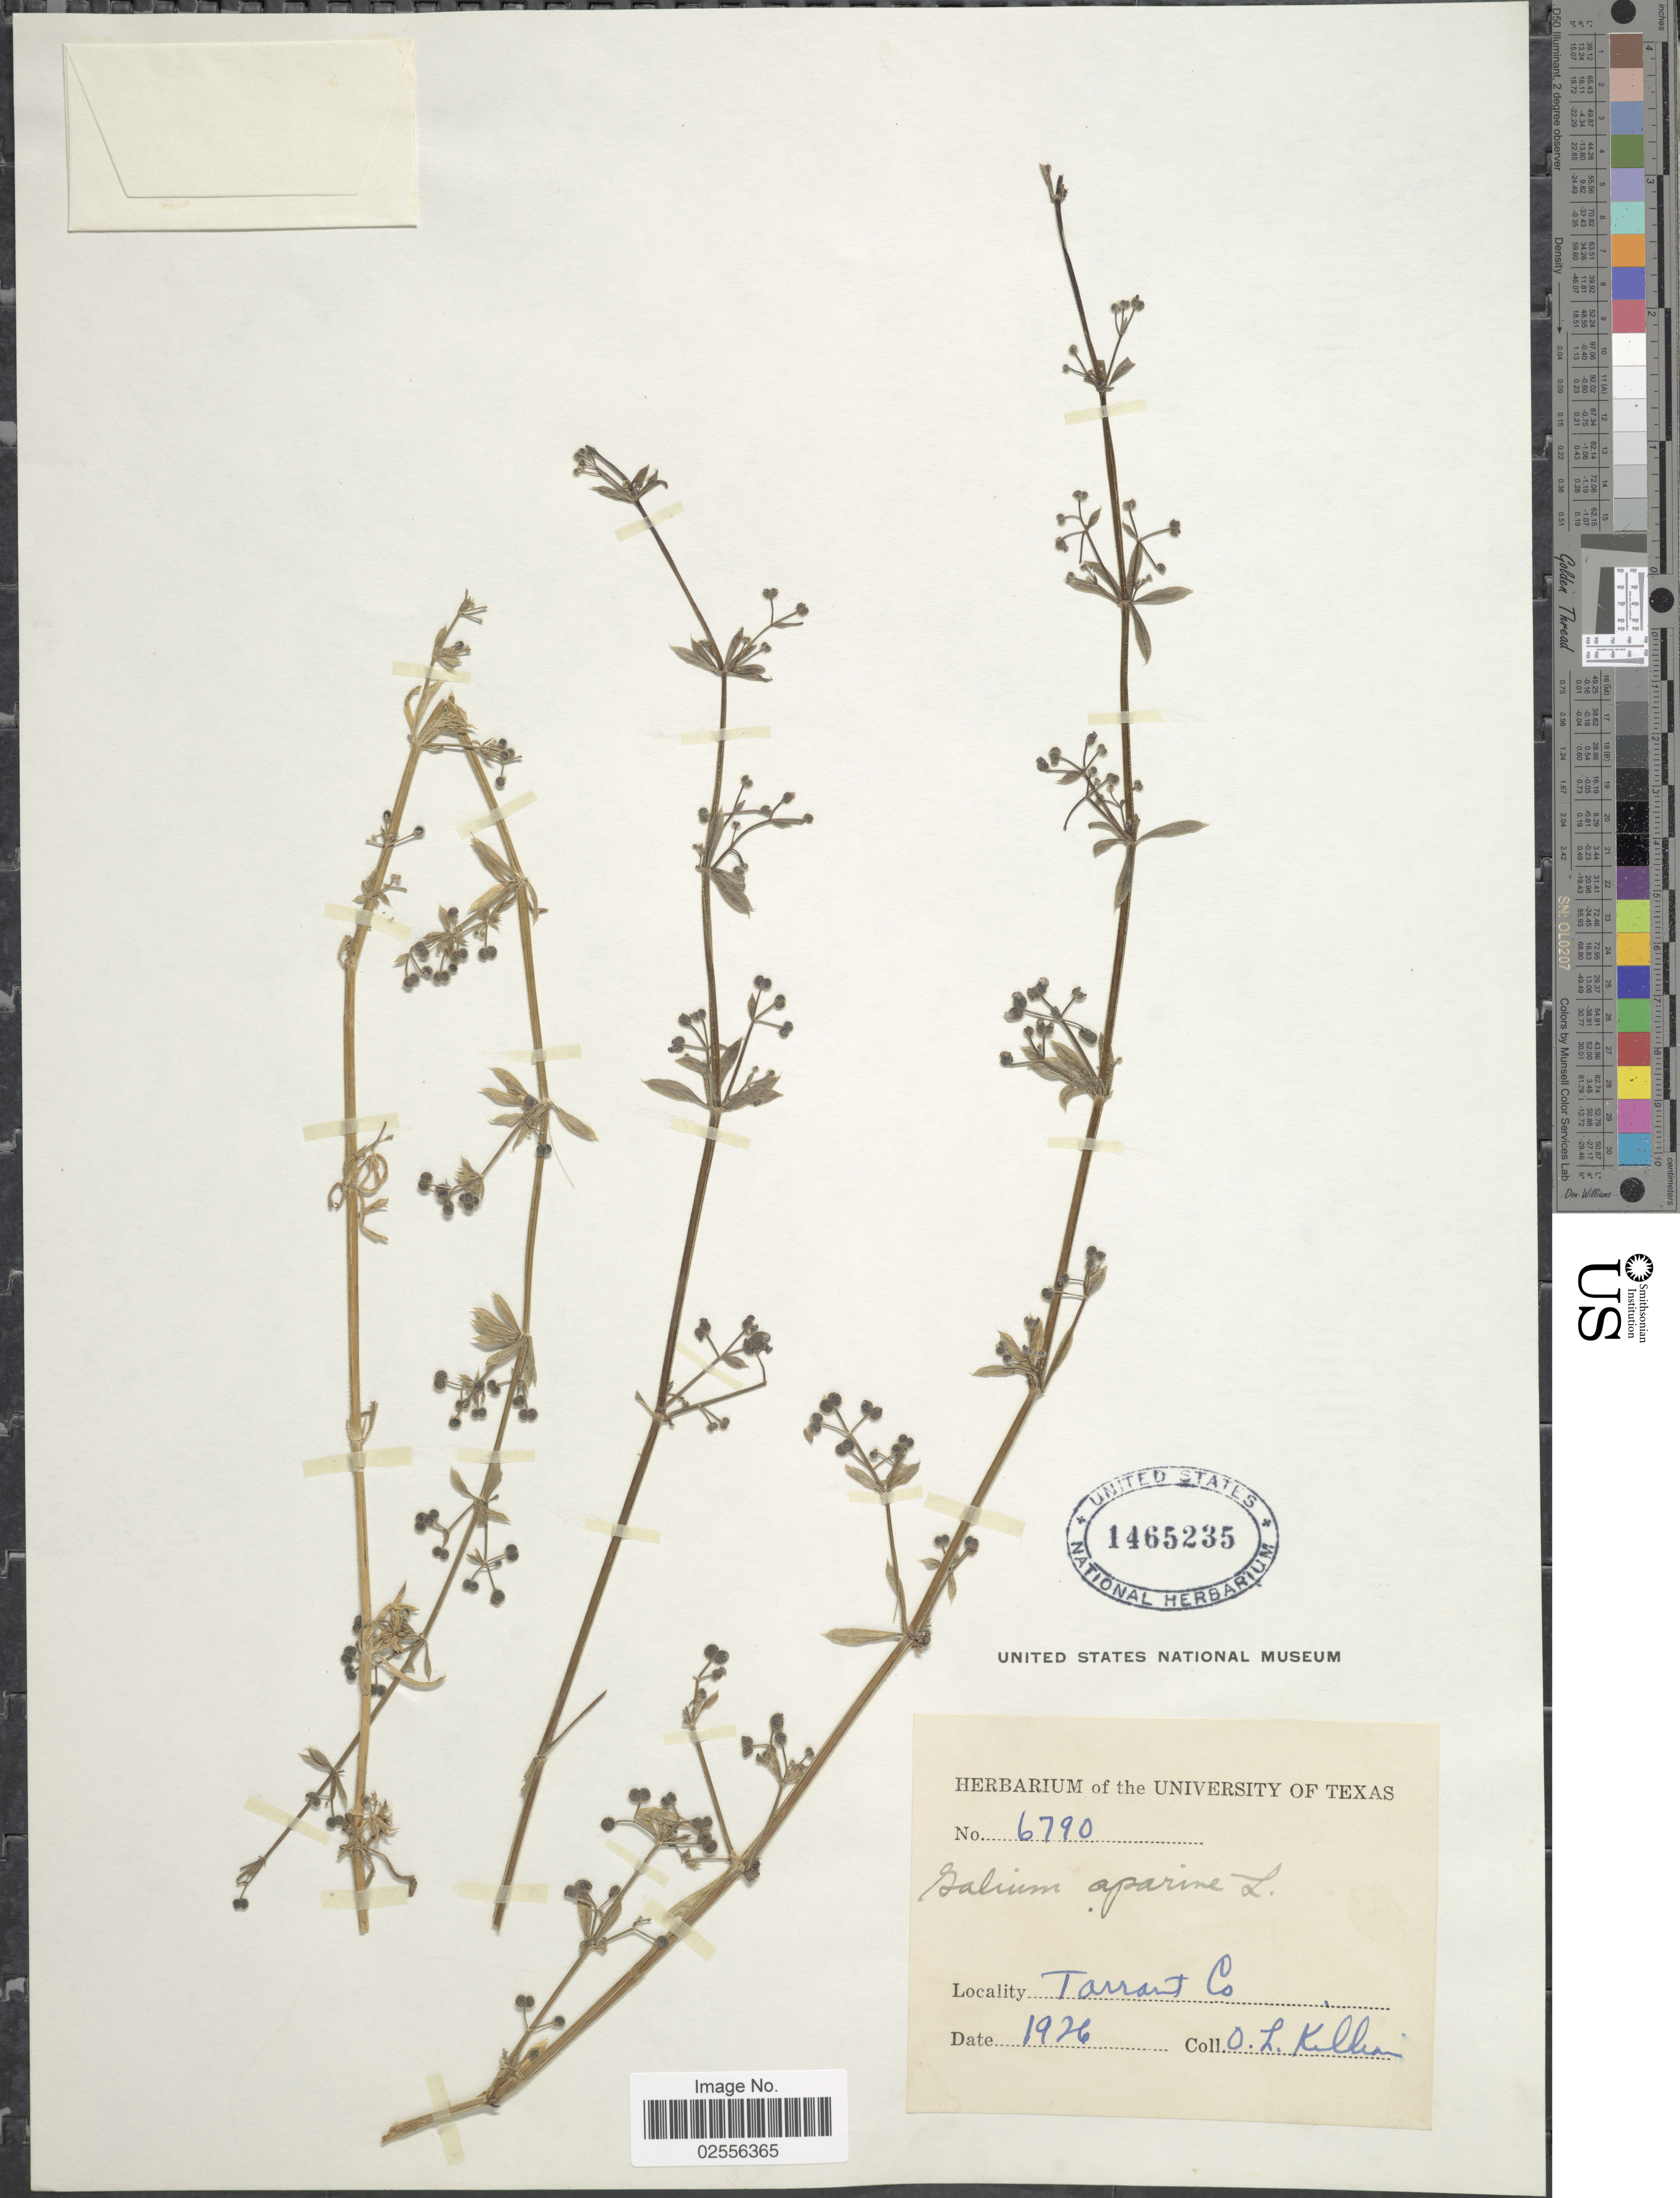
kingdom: Plantae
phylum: Tracheophyta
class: Magnoliopsida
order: Gentianales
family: Rubiaceae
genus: Galium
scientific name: Galium aparine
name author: L.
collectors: O. Killian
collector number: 6790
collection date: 1926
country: United States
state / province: Texas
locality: Tarrant Co.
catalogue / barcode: US 1465235